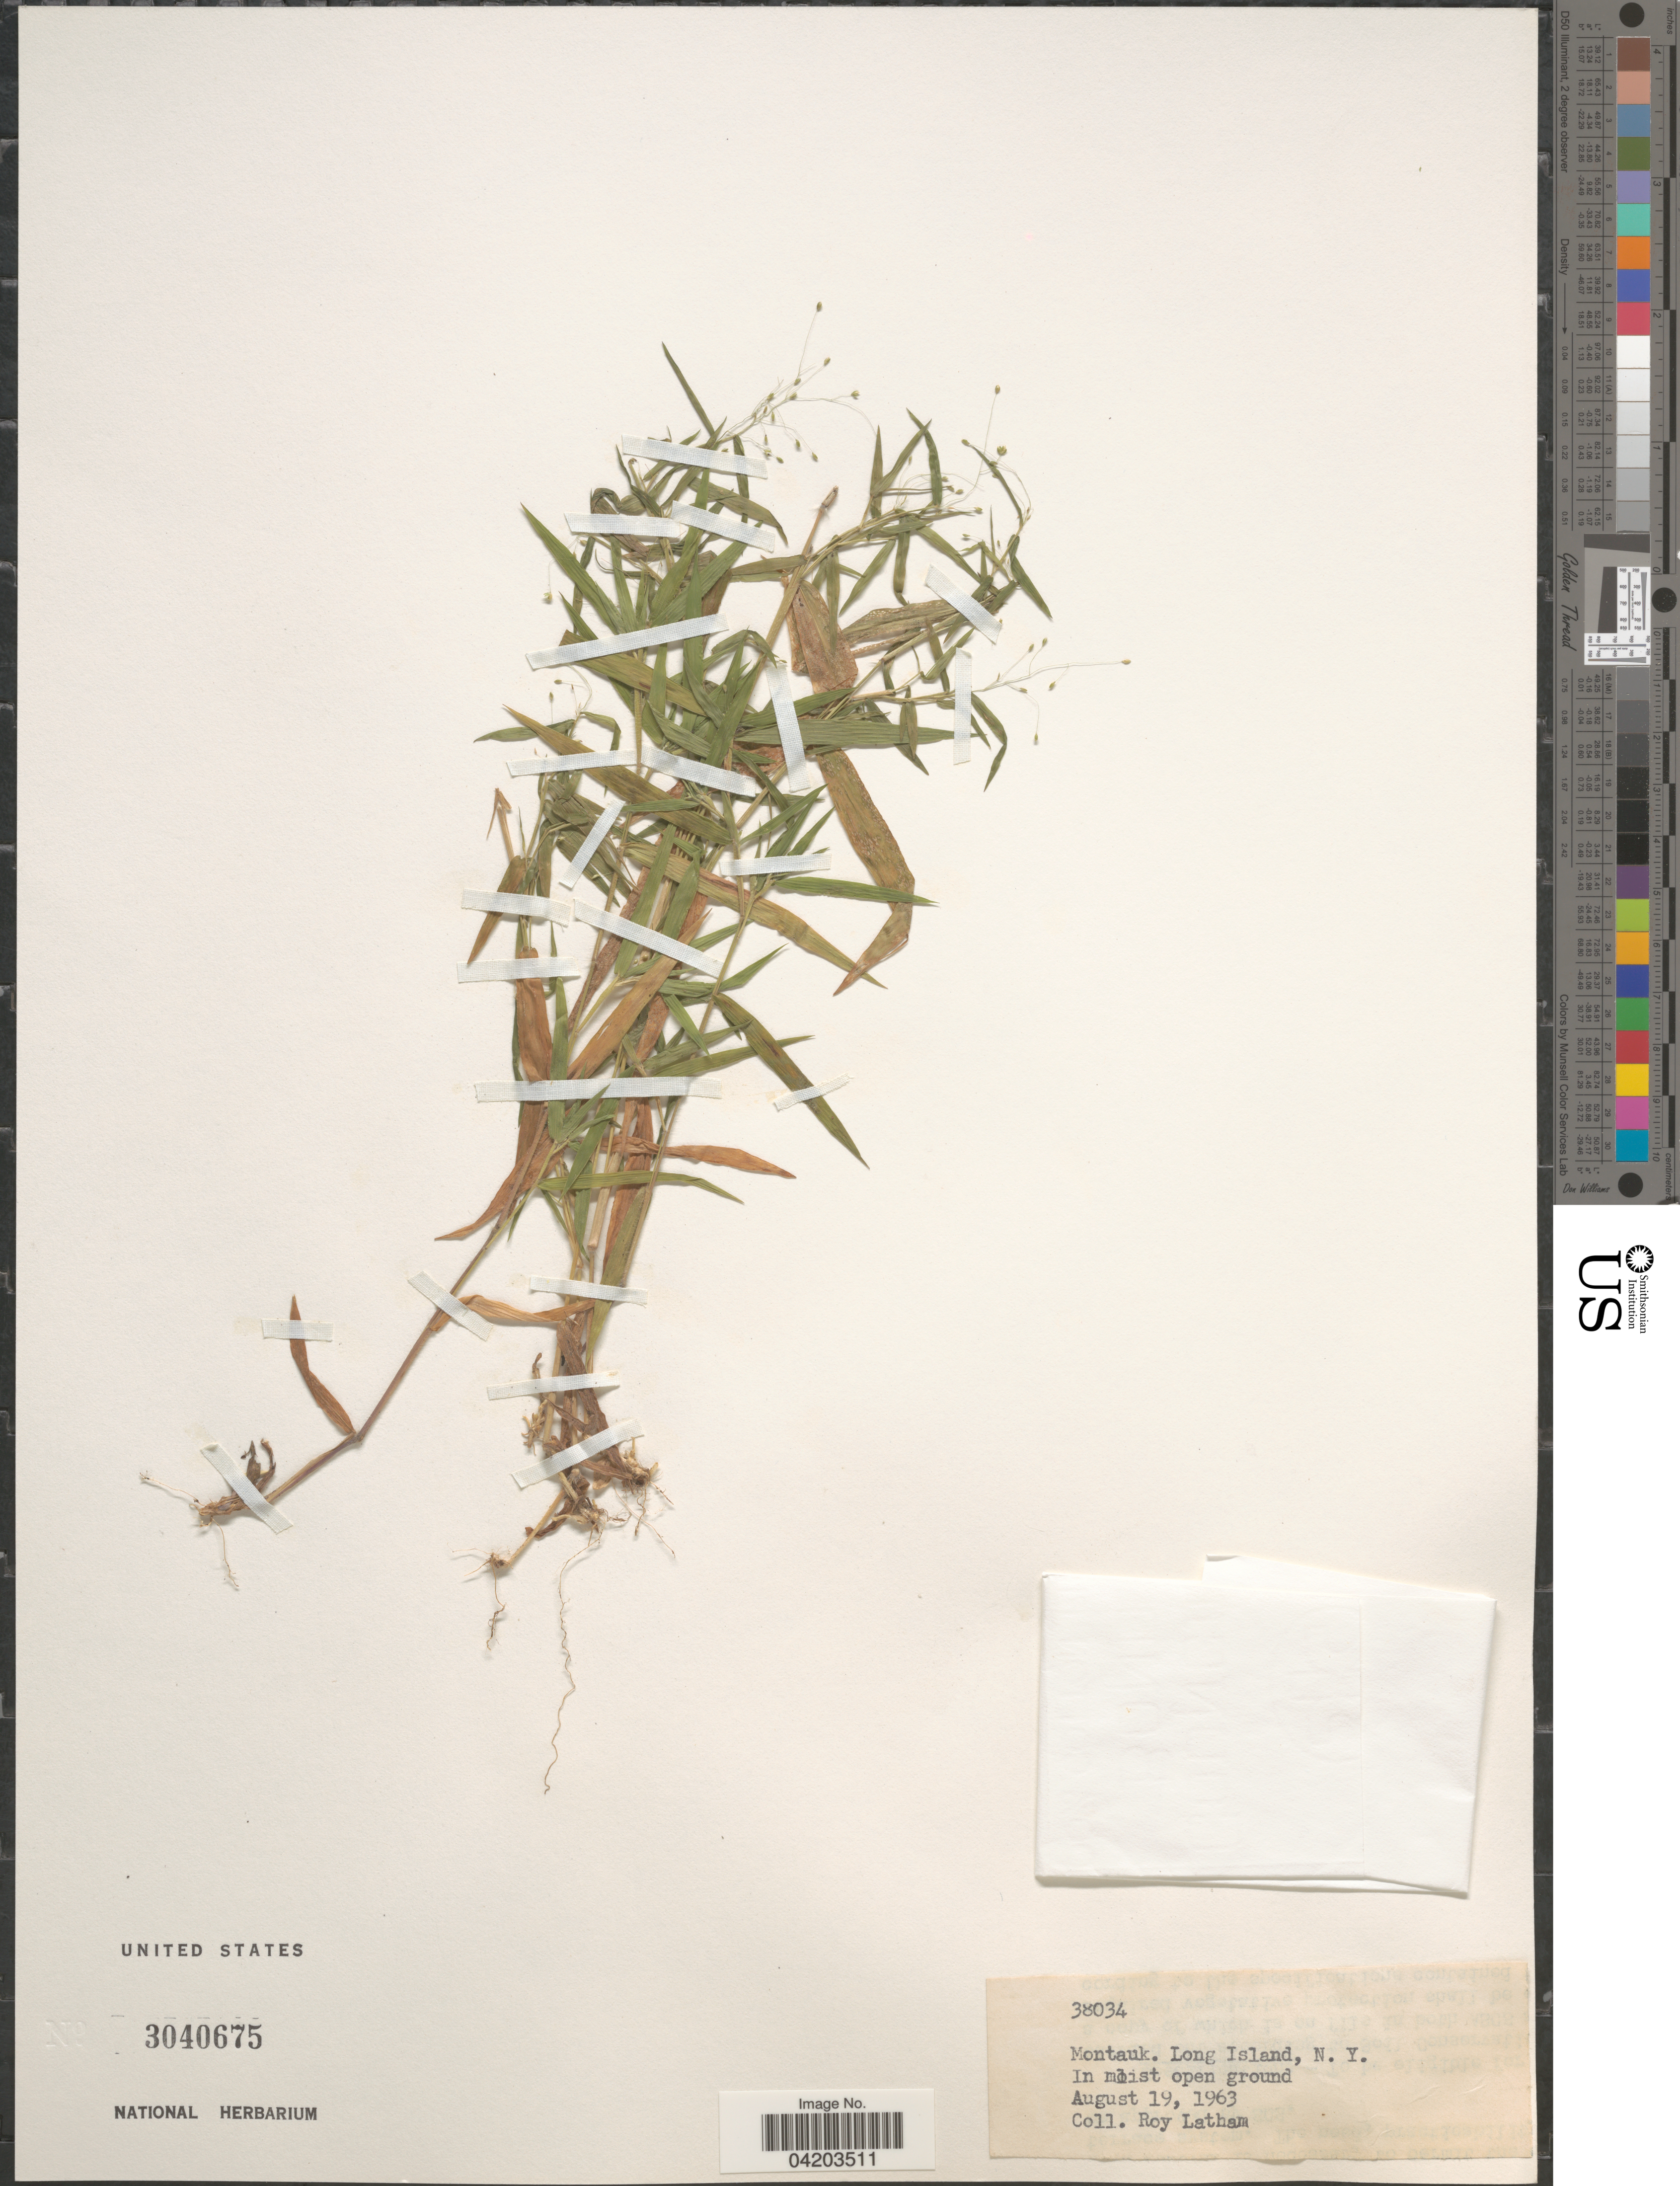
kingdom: Plantae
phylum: Tracheophyta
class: Liliopsida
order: Poales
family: Poaceae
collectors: R. Latham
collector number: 38034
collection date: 1963-08-19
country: United States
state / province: New York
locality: Montauk. Long Island.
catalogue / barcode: US 3040675